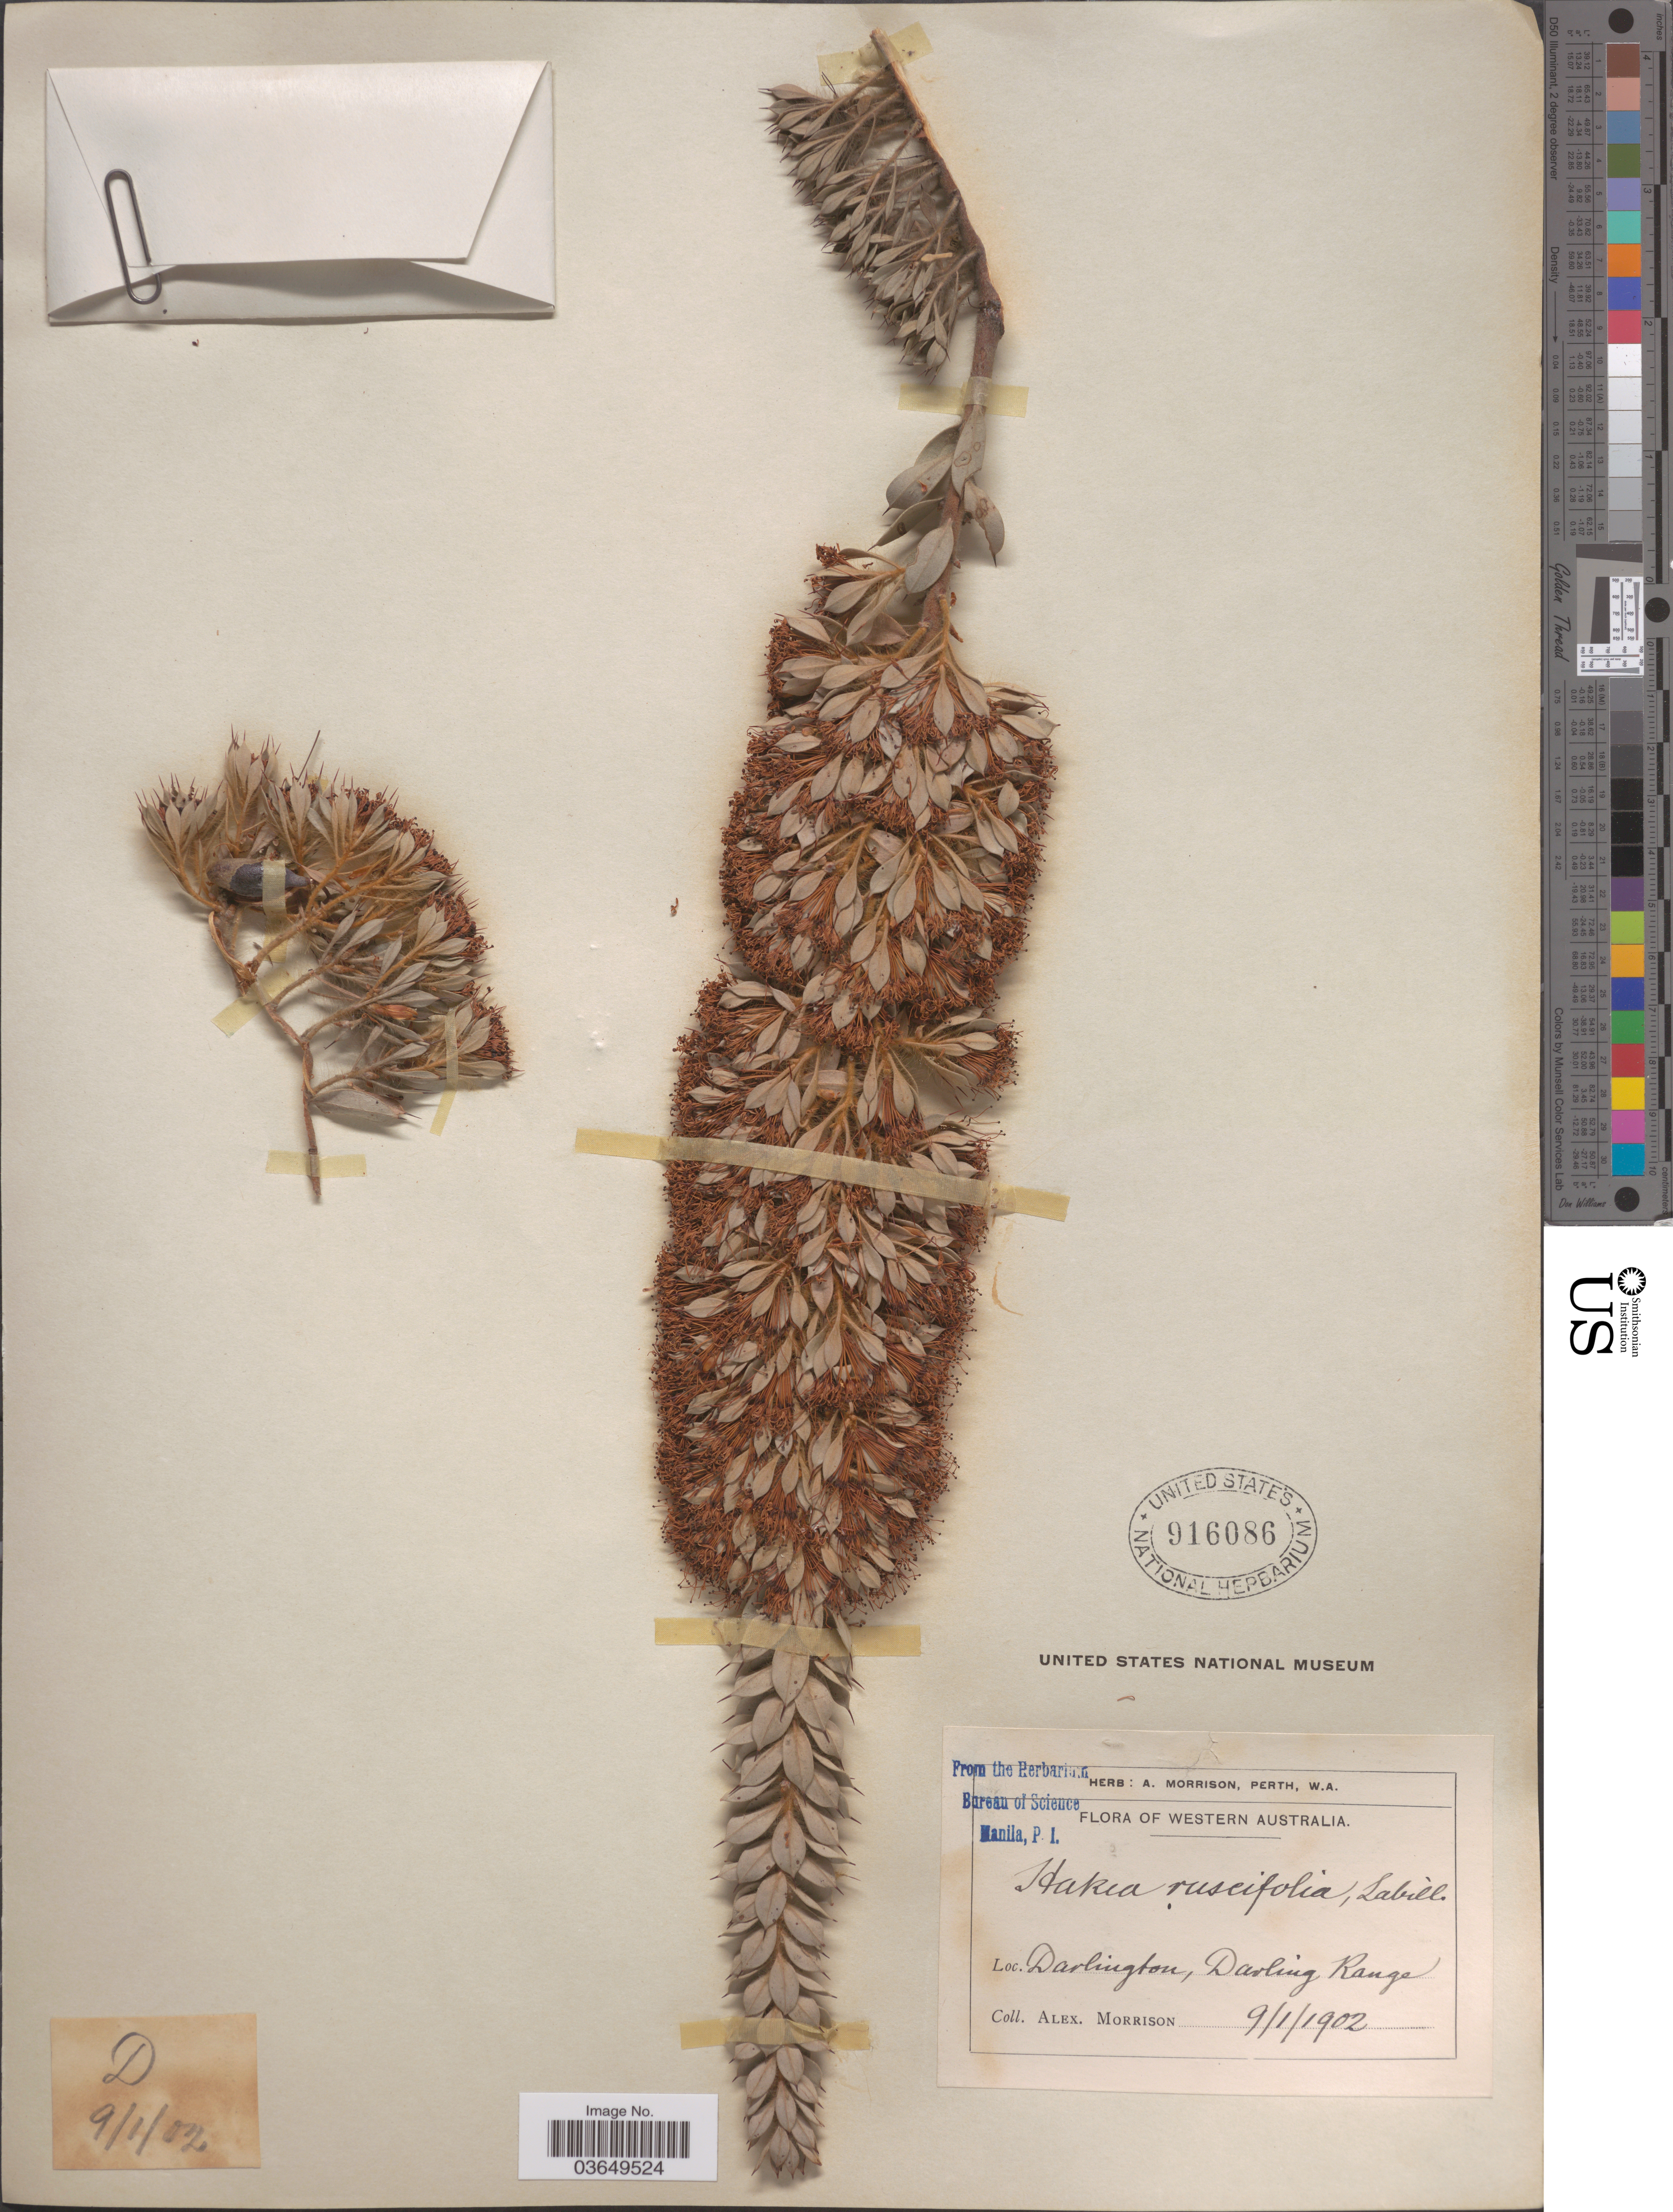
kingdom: Plantae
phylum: Tracheophyta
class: Magnoliopsida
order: Proteales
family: Proteaceae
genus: Hakea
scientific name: Hakea ruscifolia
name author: Labill.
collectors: A. Morrison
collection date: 1902-01-09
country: Australia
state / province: Western Australia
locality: Darlington, Darling Range. D.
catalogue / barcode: US 916086